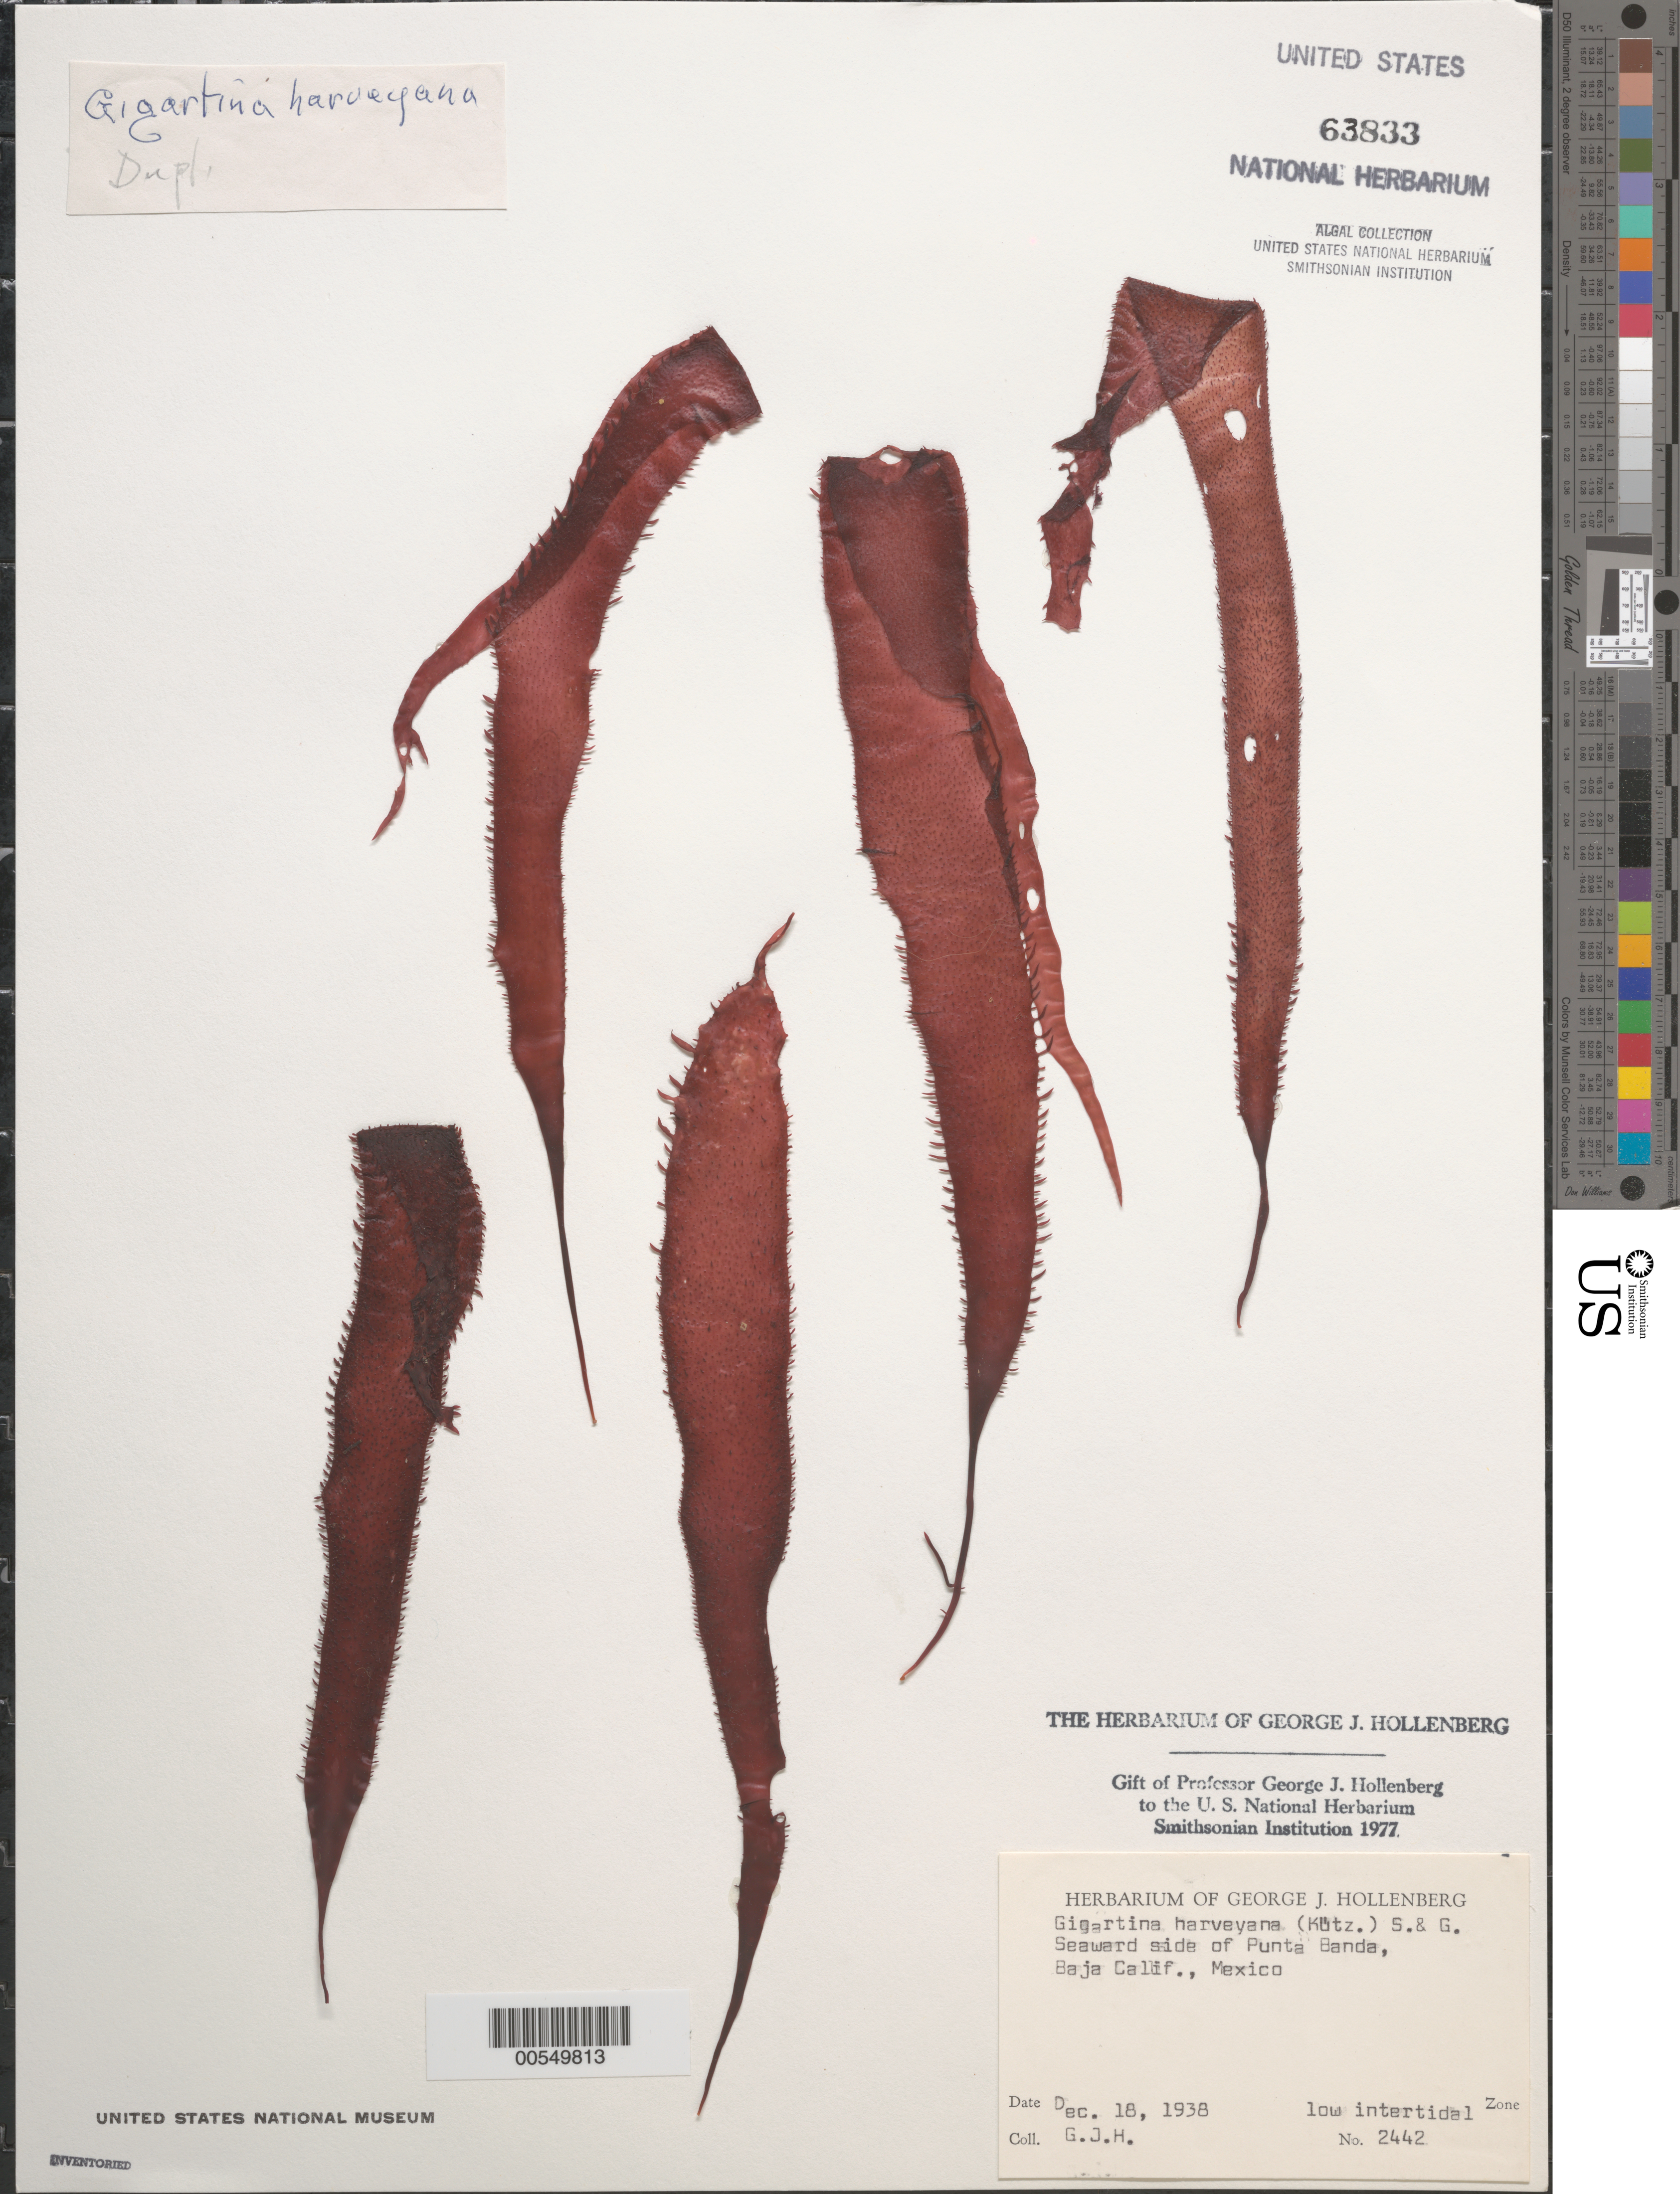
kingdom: Plantae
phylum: Rhodophyta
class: Florideophyceae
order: Gigartinales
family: Gigartinaceae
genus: Chondracanthus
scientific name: Chondracanthus harveyanus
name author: (Kütz.) Guiry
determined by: Algae name updating Project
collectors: G. Hollenberg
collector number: GJH 2442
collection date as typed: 18 Dec 1938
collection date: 1938-12-18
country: Mexico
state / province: Baja California Norte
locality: Seaward side of Punta Banda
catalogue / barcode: US 63833